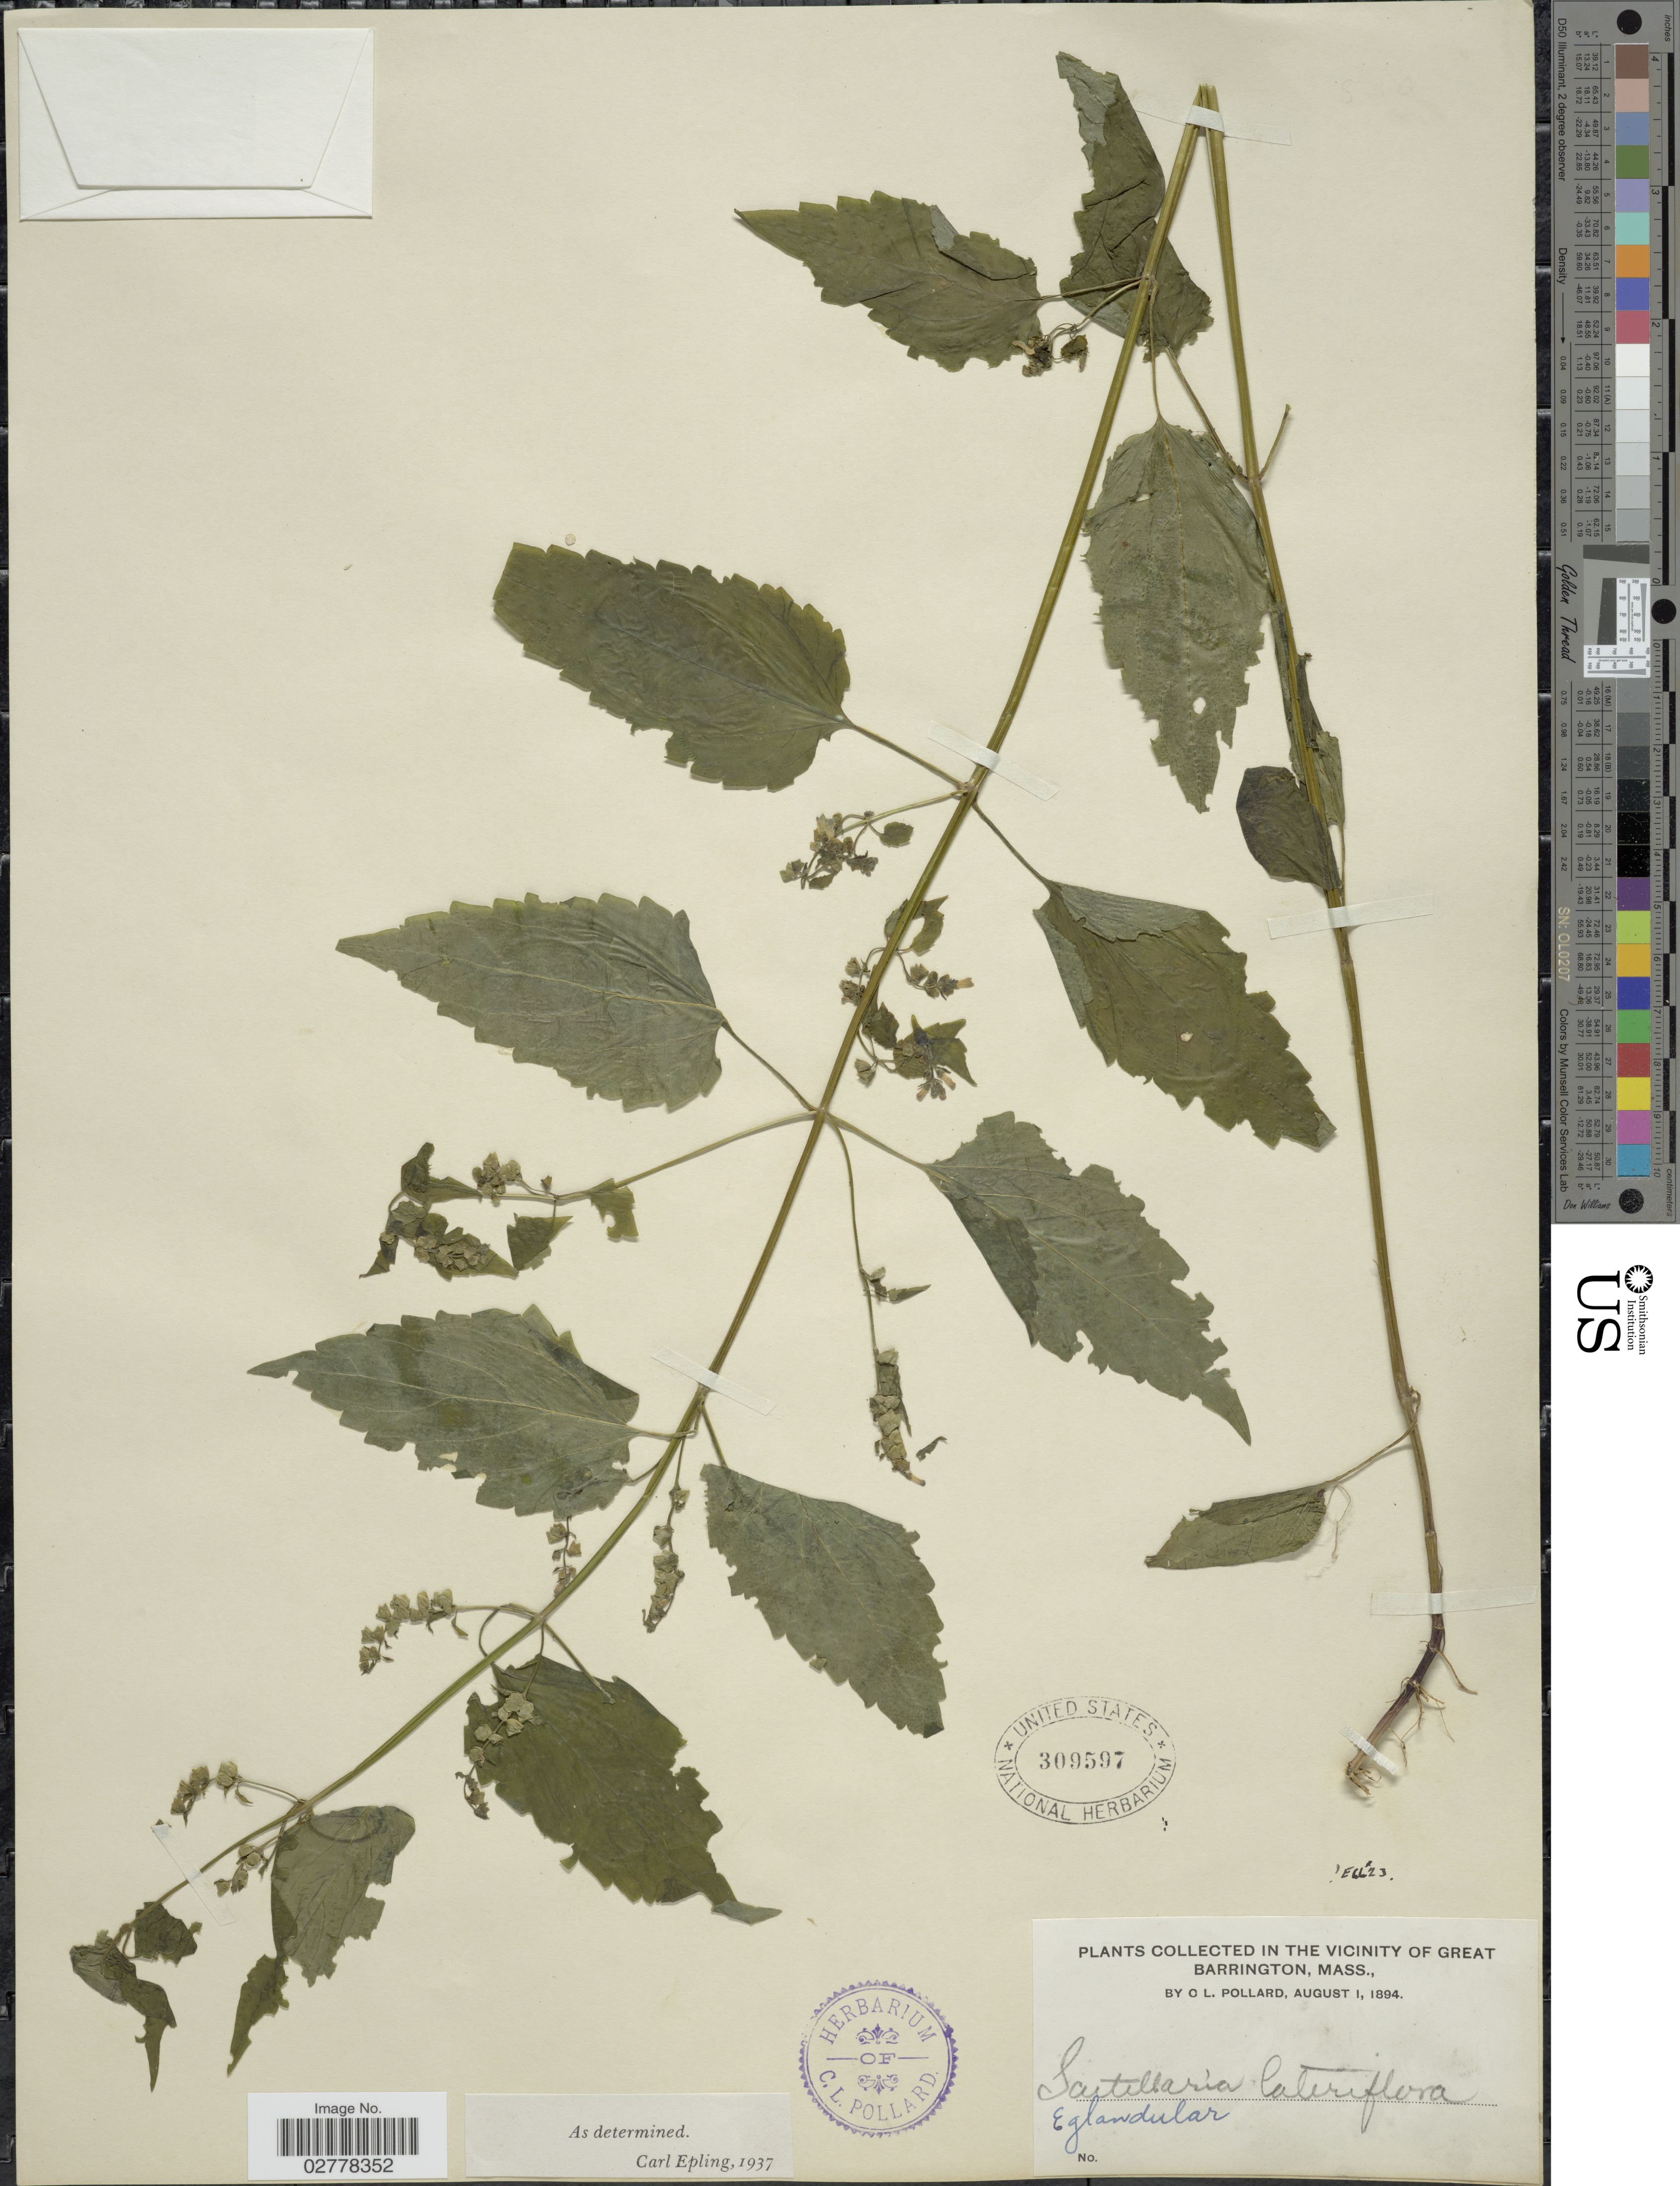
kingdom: Plantae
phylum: Tracheophyta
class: Magnoliopsida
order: Lamiales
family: Lamiaceae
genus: Scutellaria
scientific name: Scutellaria lateriflora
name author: L.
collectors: O. L. Pollard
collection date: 1894-08-01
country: United States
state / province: Massachusetts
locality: In the vicinity of Great Barrington.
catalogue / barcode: US 309597